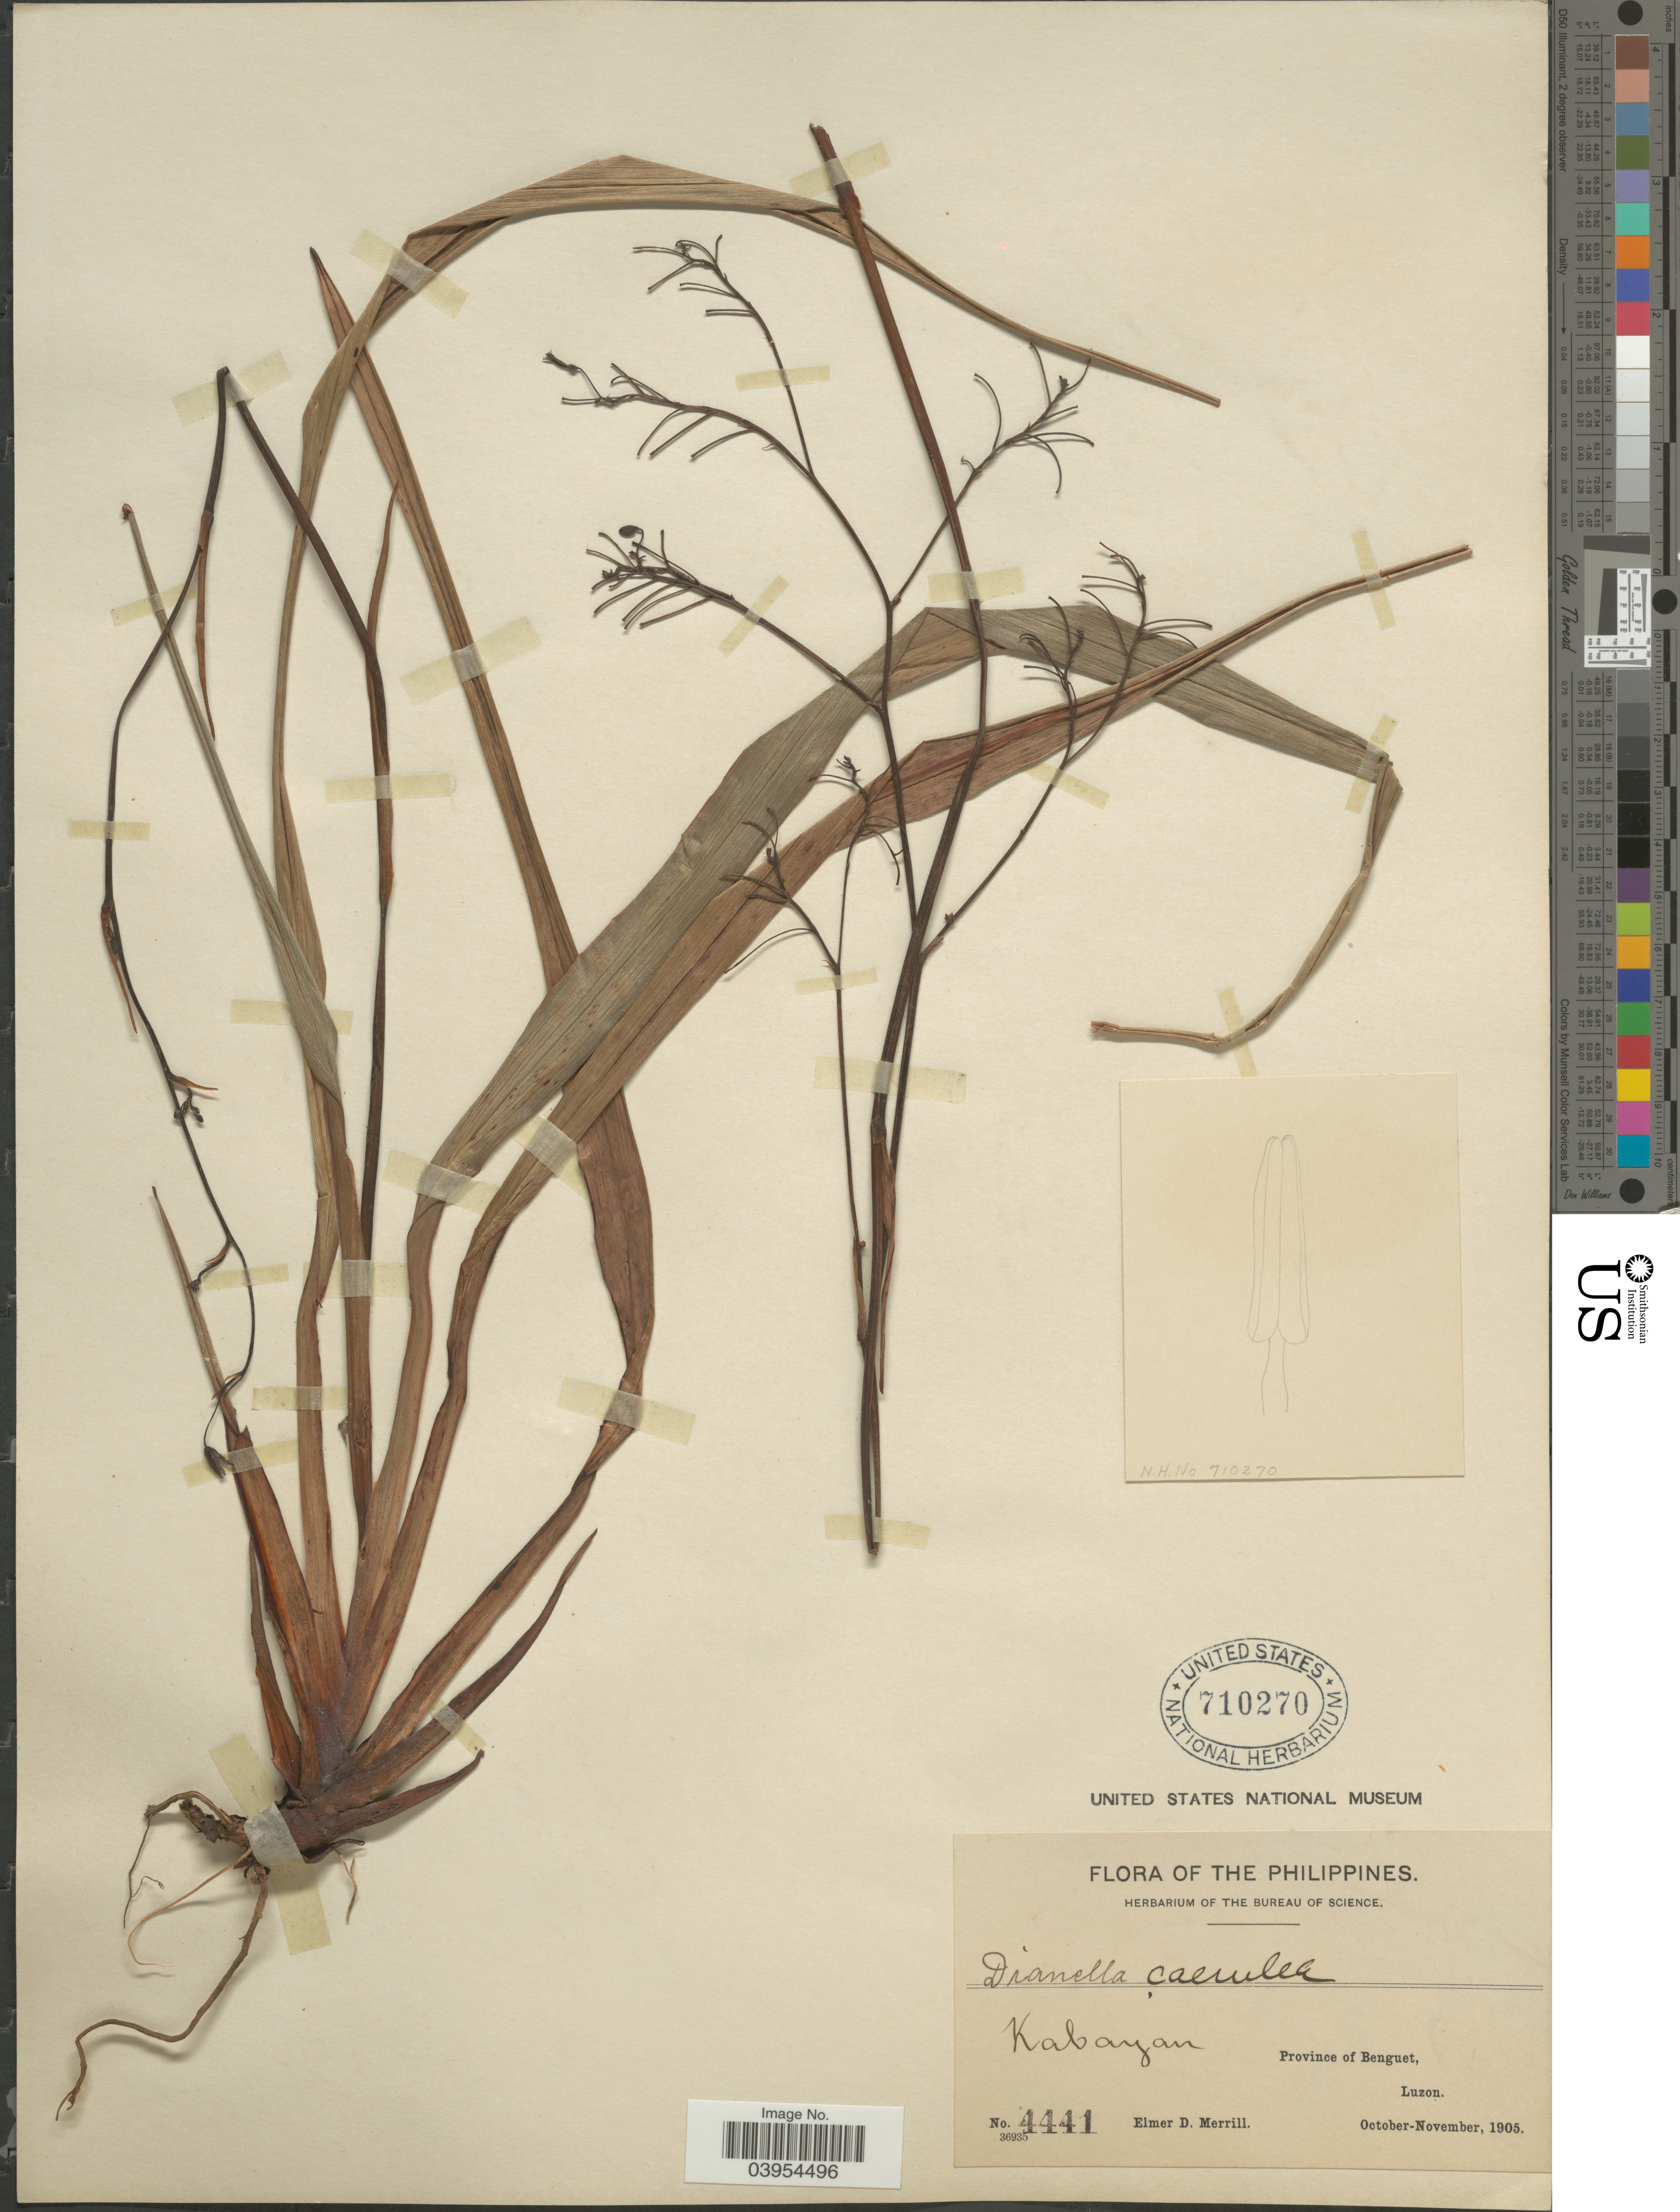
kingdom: Plantae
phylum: Tracheophyta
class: Liliopsida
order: Asparagales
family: Asphodelaceae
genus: Dianella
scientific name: Dianella caerulea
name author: Sims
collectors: E. D. Merrill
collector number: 4441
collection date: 1905-10/1905-11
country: Philippines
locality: Kabayan. Province of Benguet, Luzon.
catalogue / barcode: US 710270